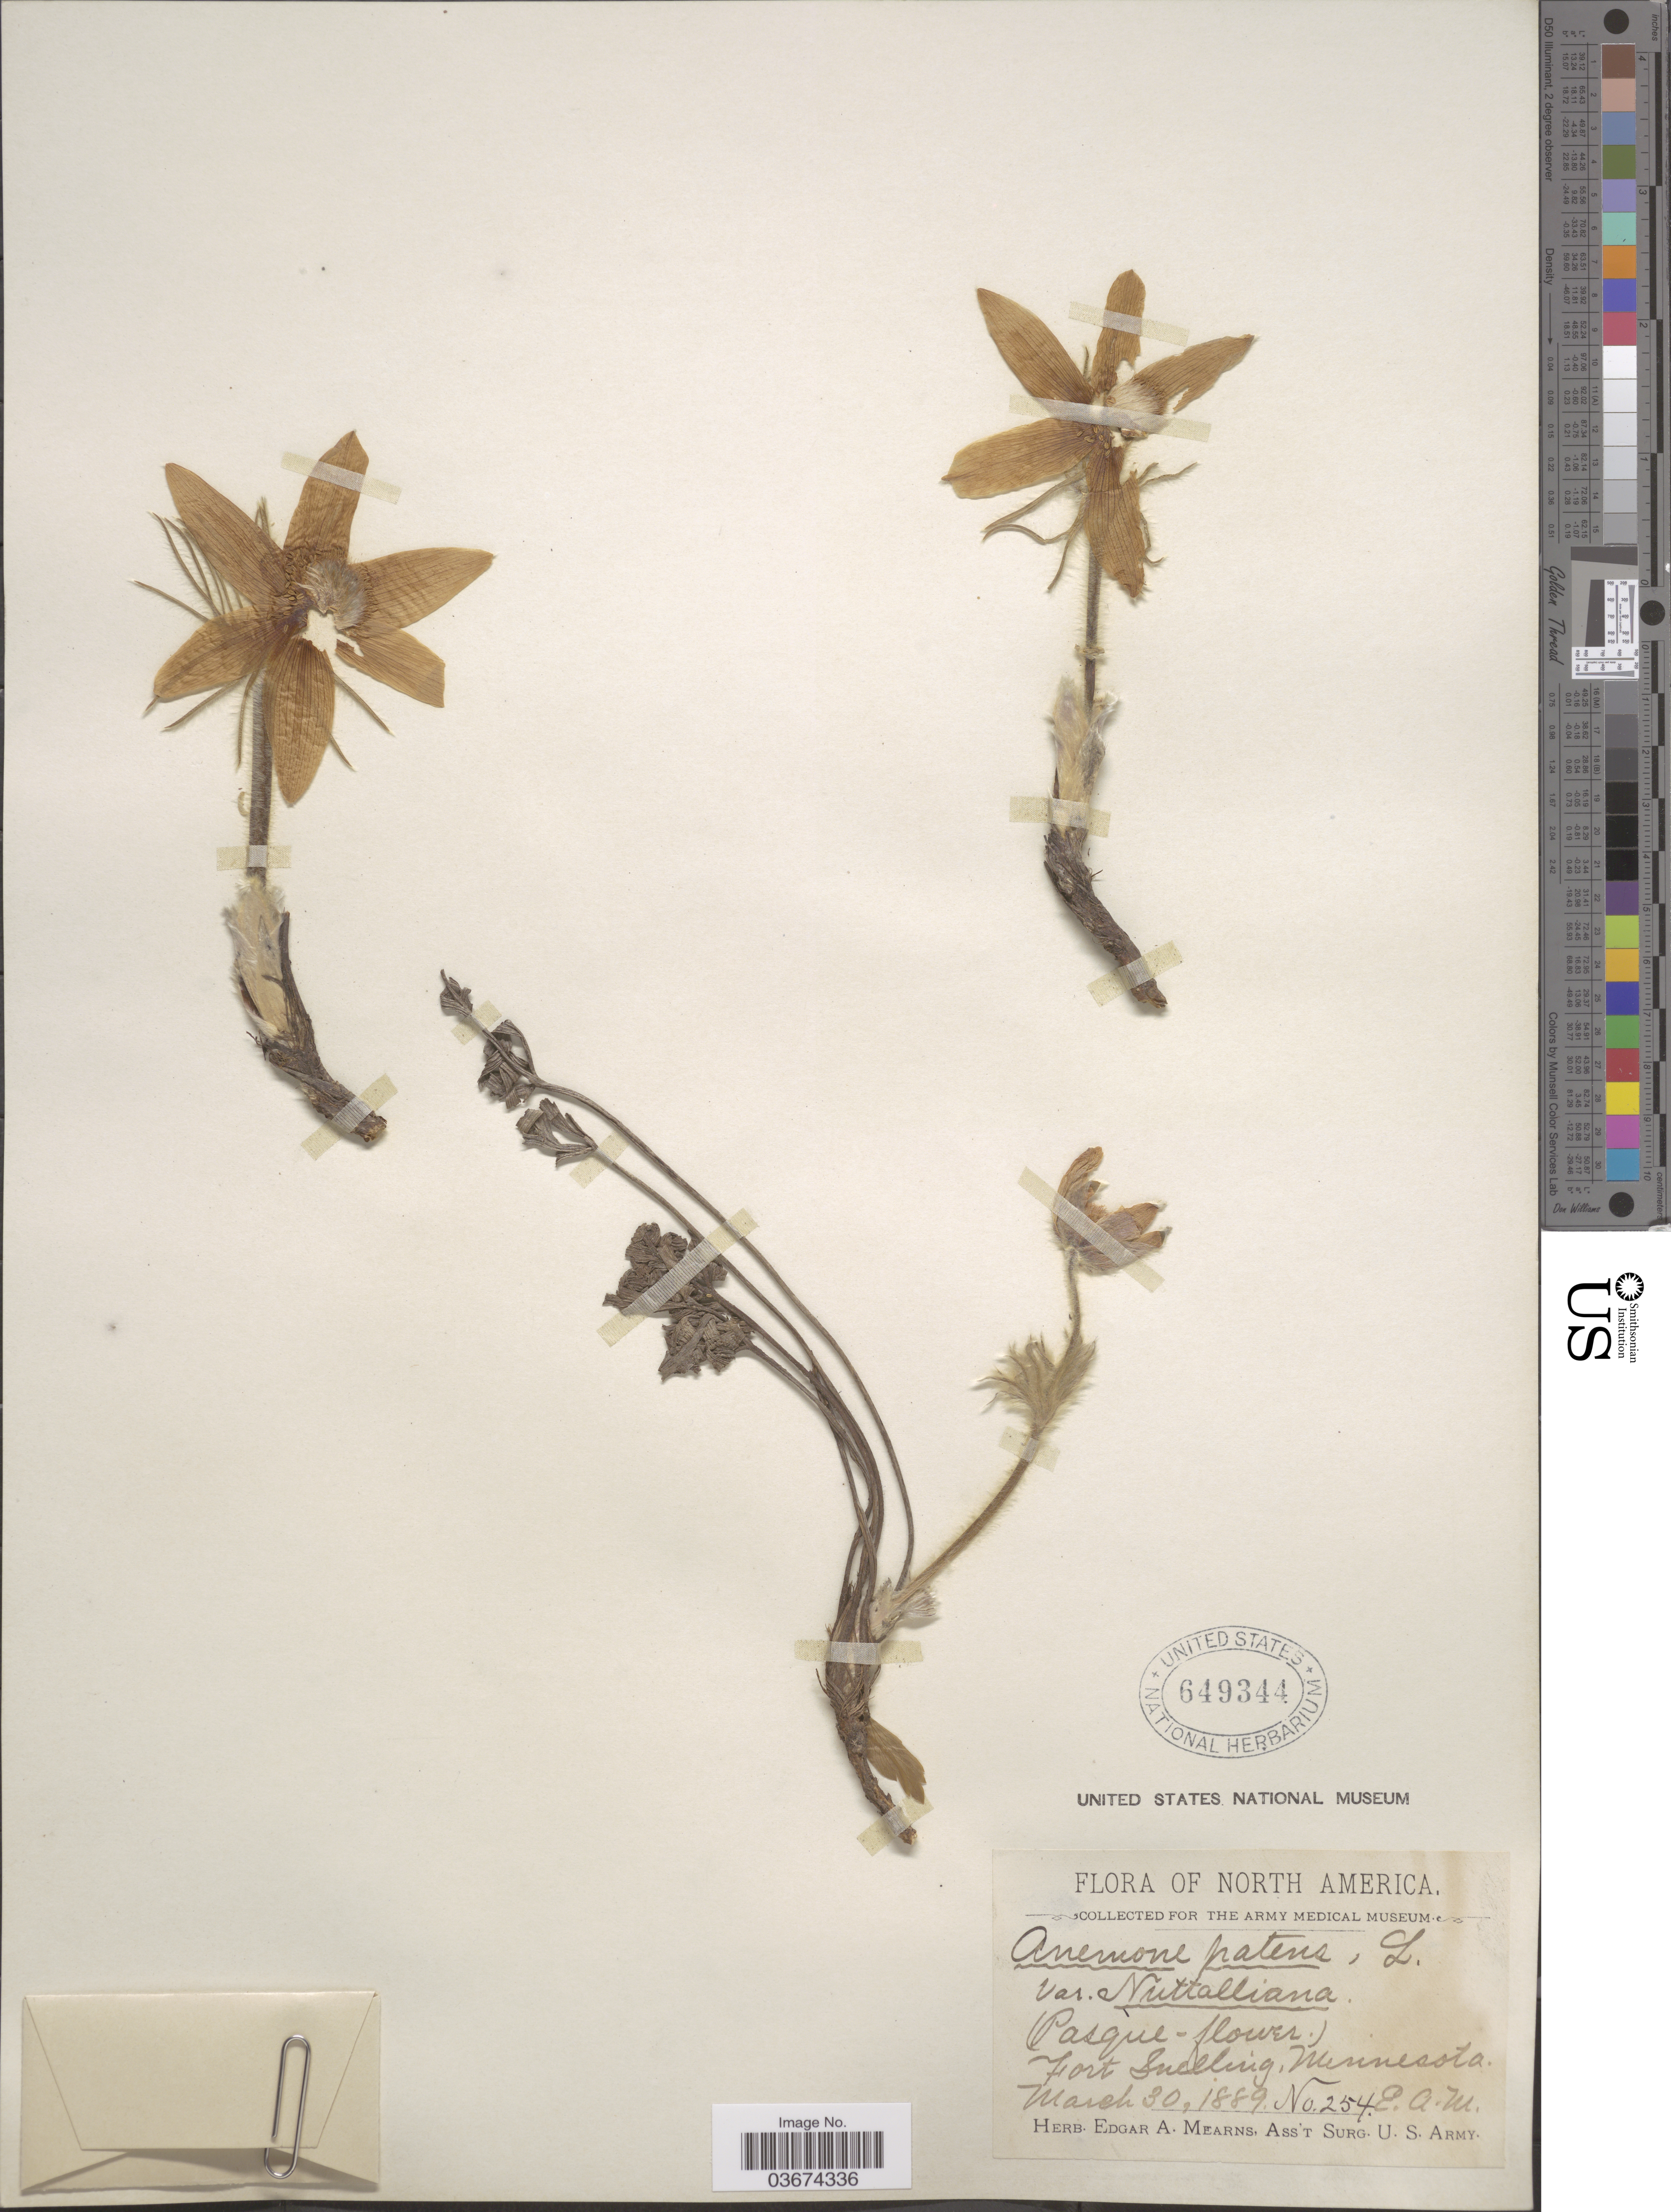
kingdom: Plantae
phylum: Tracheophyta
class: Magnoliopsida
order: Ranunculales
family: Ranunculaceae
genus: Pulsatilla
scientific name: Pulsatilla nuttalliana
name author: (DC.) Bercht. & J. Presl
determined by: Strong, Mark T., (BOT), Smithsonian Institution - National Museum of Natural History (UNITED STATES)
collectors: E. A. Mearns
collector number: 254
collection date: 1889-03-30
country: United States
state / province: Minnesota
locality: Fort Snelling.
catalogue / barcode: US 649344